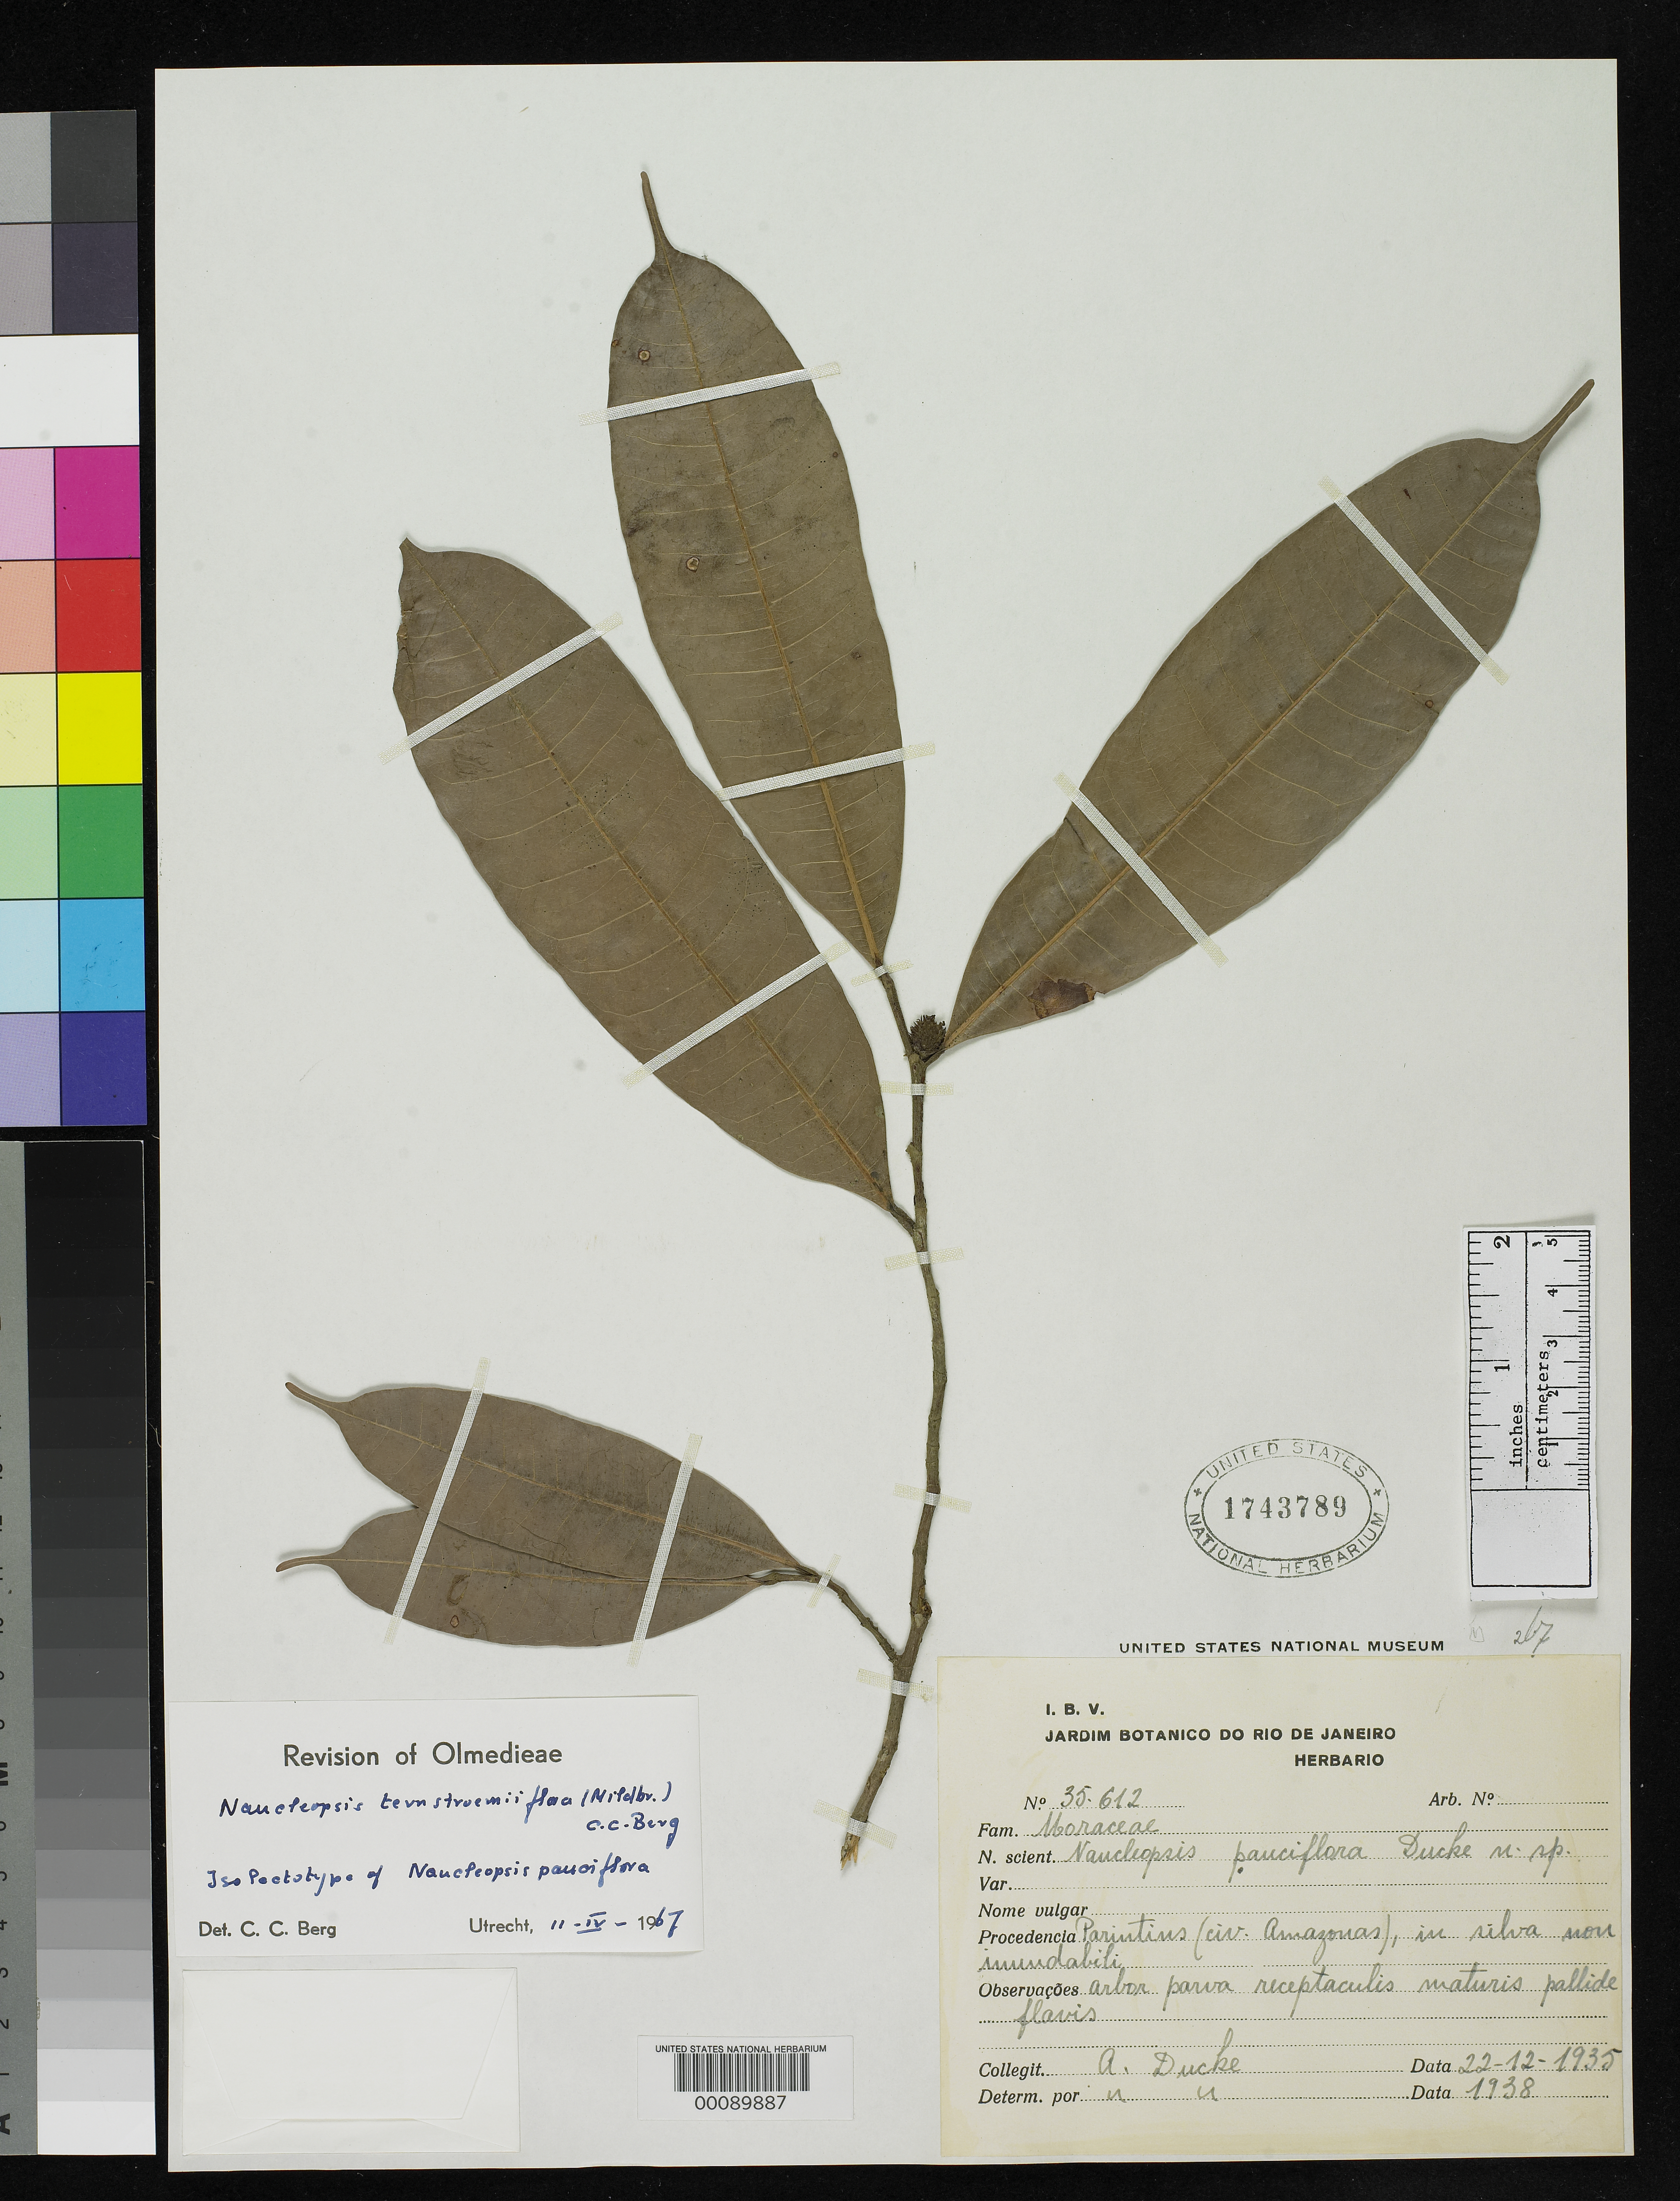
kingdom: Plantae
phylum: Tracheophyta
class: Magnoliopsida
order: Rosales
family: Moraceae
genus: Naucleopsis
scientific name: Naucleopsis pauciflora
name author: Ducke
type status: Isolectotype; Syntype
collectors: A. Ducke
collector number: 35612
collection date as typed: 22 Dec 1935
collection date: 1935-12-22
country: Brazil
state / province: Amazonas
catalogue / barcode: US 1743789